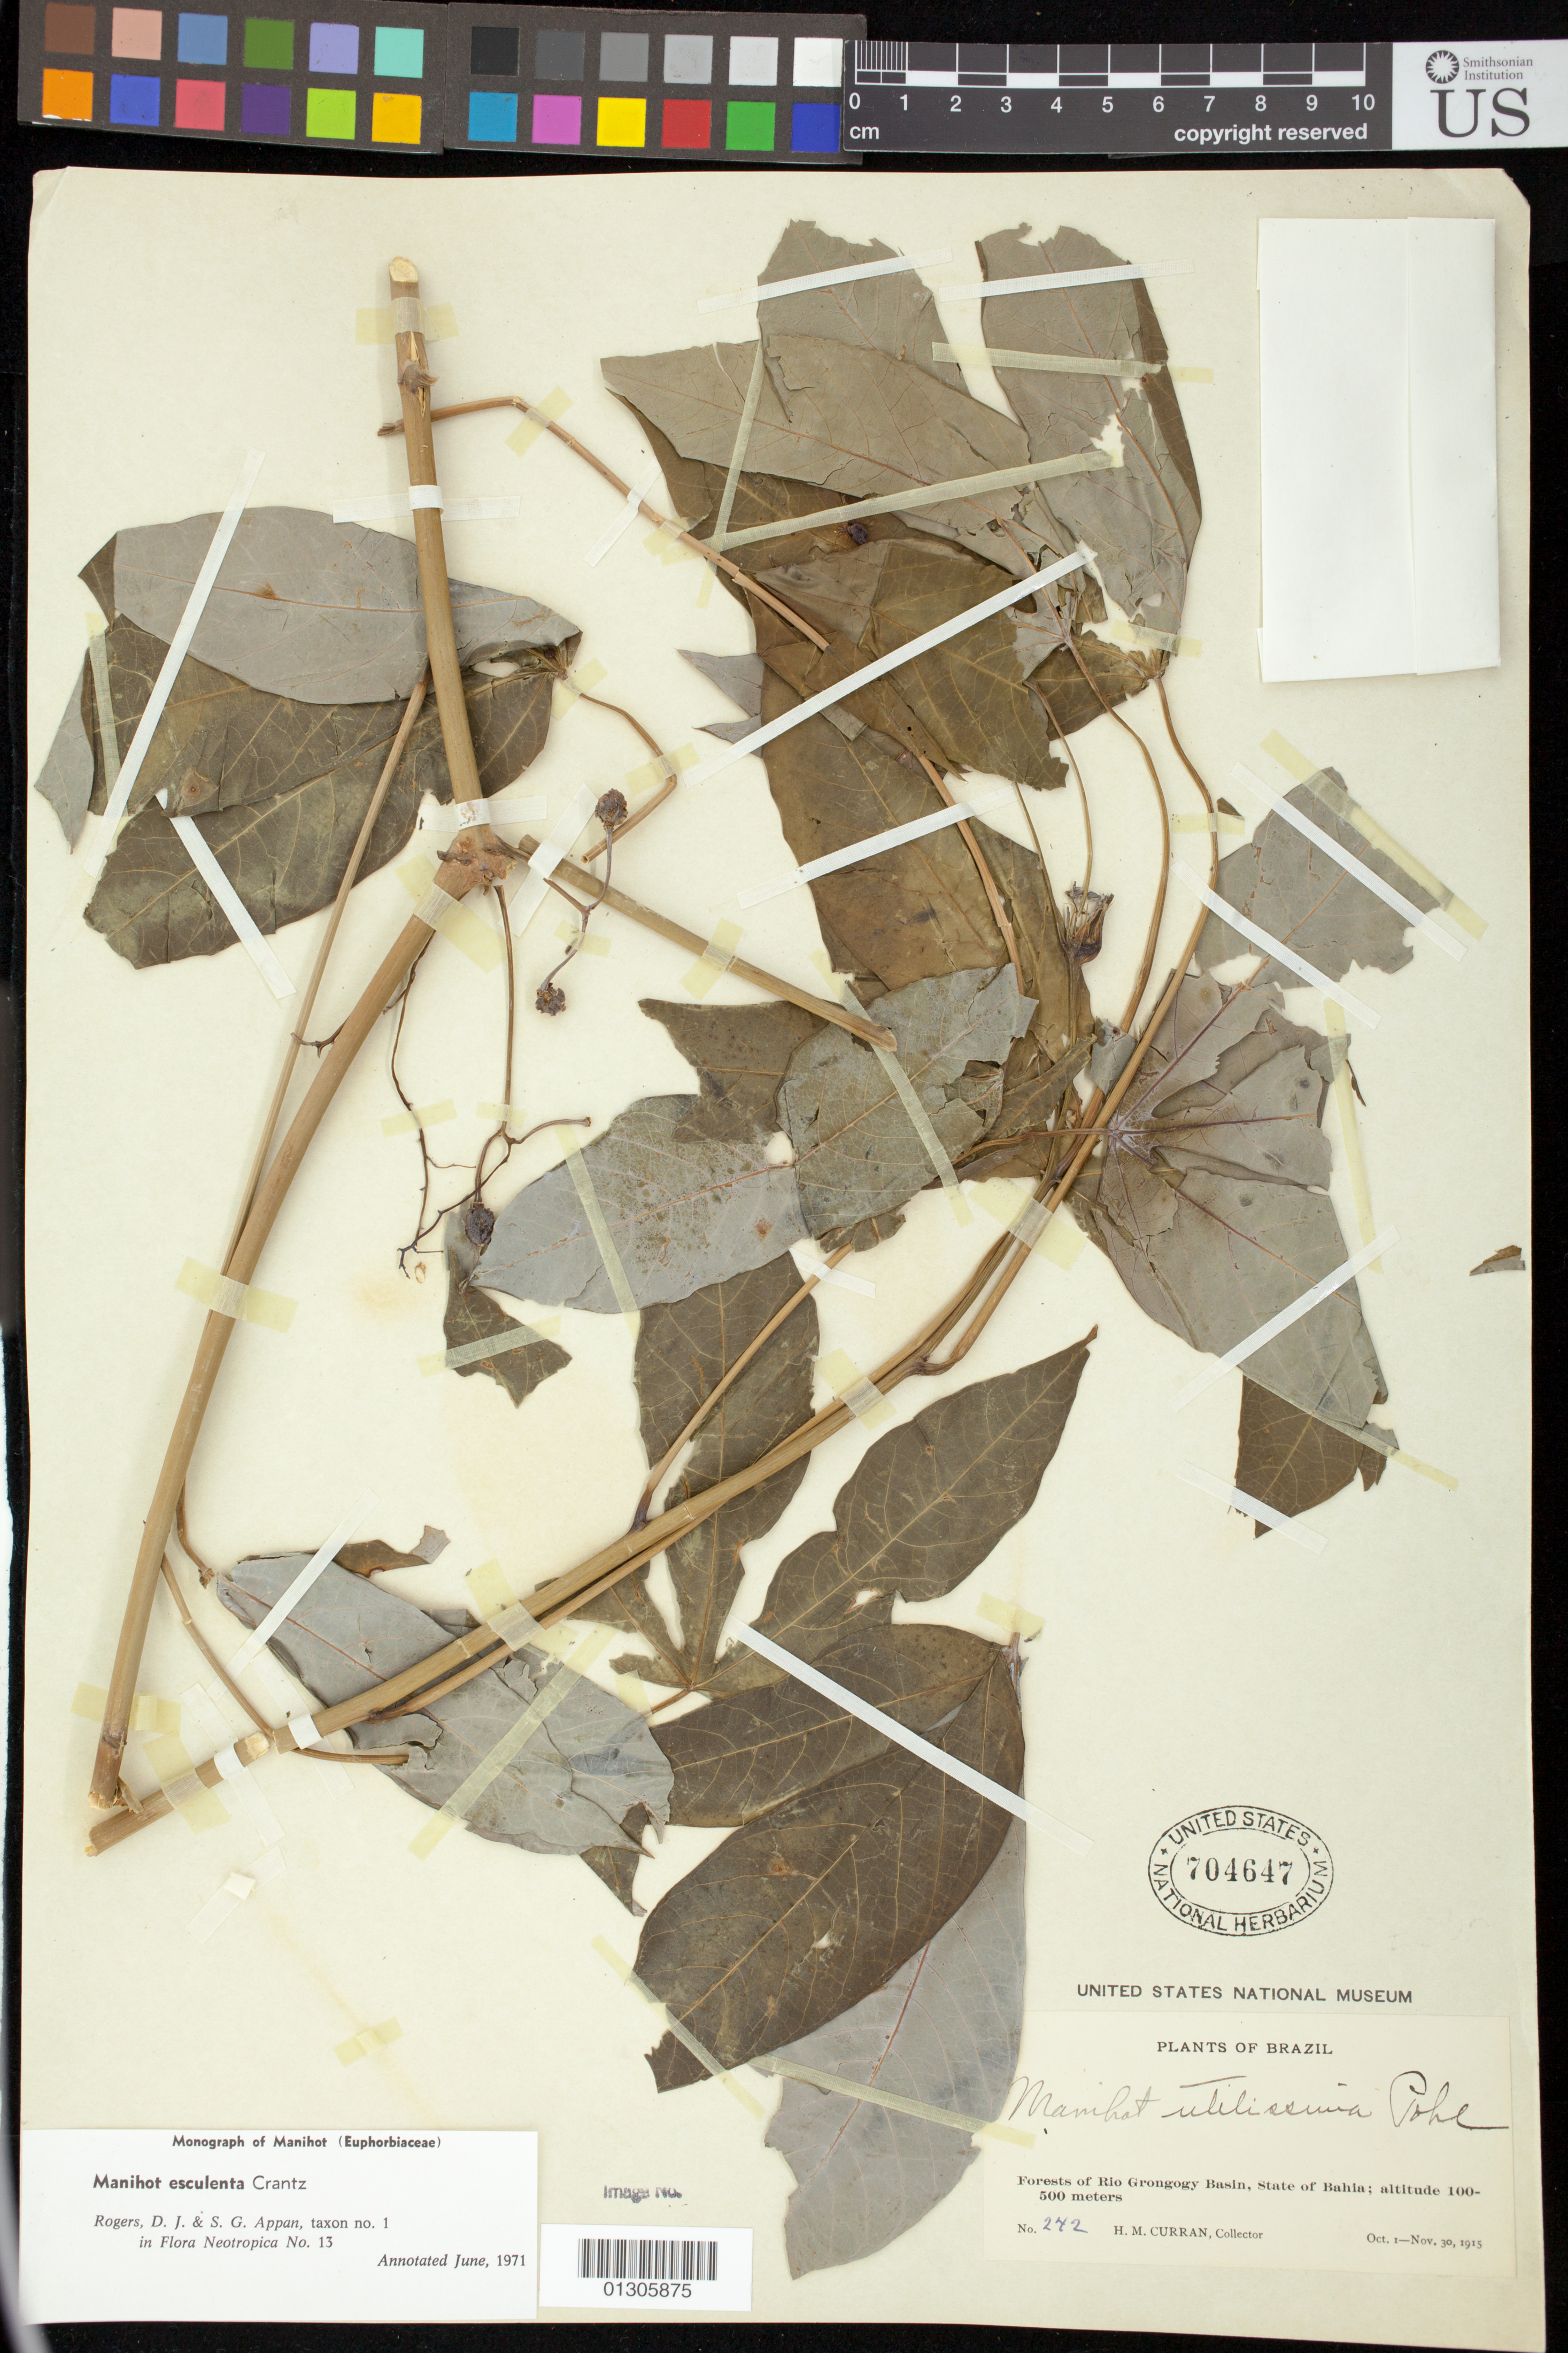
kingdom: Plantae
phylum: Tracheophyta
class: Magnoliopsida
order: Malpighiales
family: Euphorbiaceae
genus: Manihot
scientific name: Manihot esculenta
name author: Crantz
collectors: H. M. Curran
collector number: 242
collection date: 1915-01-10/1915-11-30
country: Brazil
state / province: Bahia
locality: Forests of Rio Grongogy Basin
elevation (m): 100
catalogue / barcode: US 704647